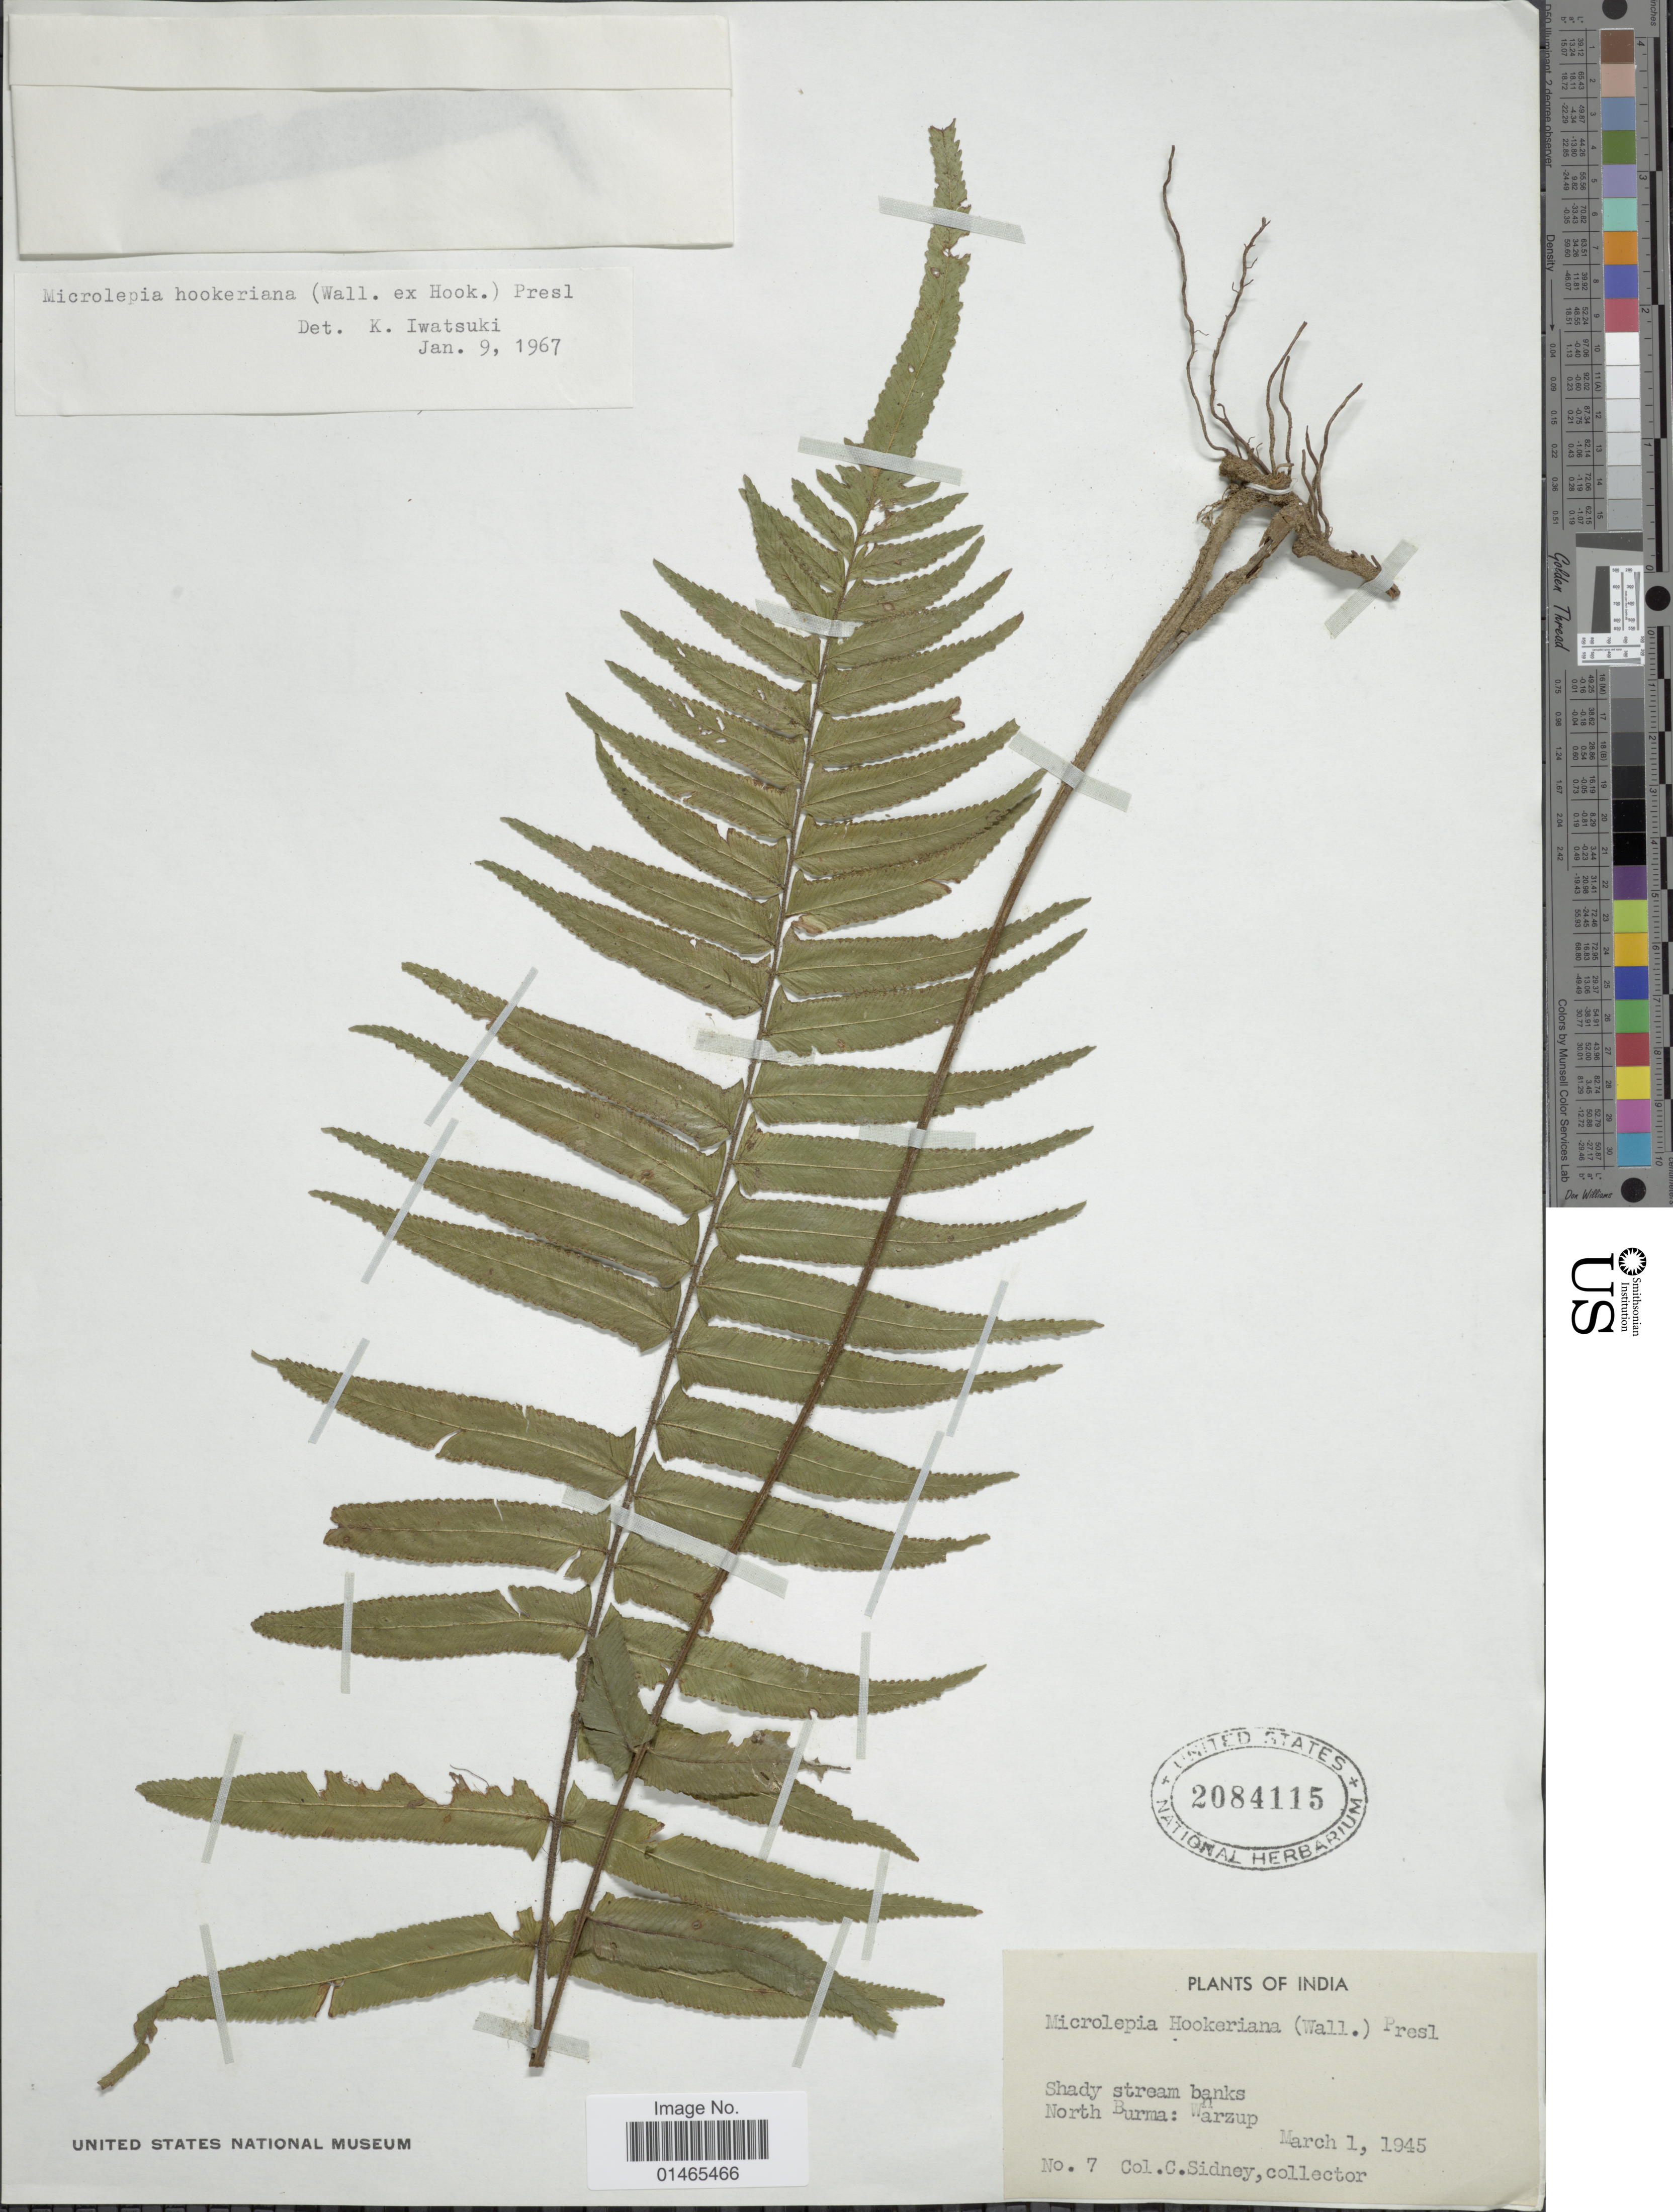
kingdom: Plantae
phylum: Tracheophyta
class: Polypodiopsida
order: Polypodiales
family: Dennstaedtiaceae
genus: Microlepia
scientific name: Microlepia hookeriana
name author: (Wall. ex Hook.) C. Presl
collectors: C. Sidney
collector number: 7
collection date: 1945-03-01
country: Myanmar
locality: India, North Burma: Warzup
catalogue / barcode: US 2084115